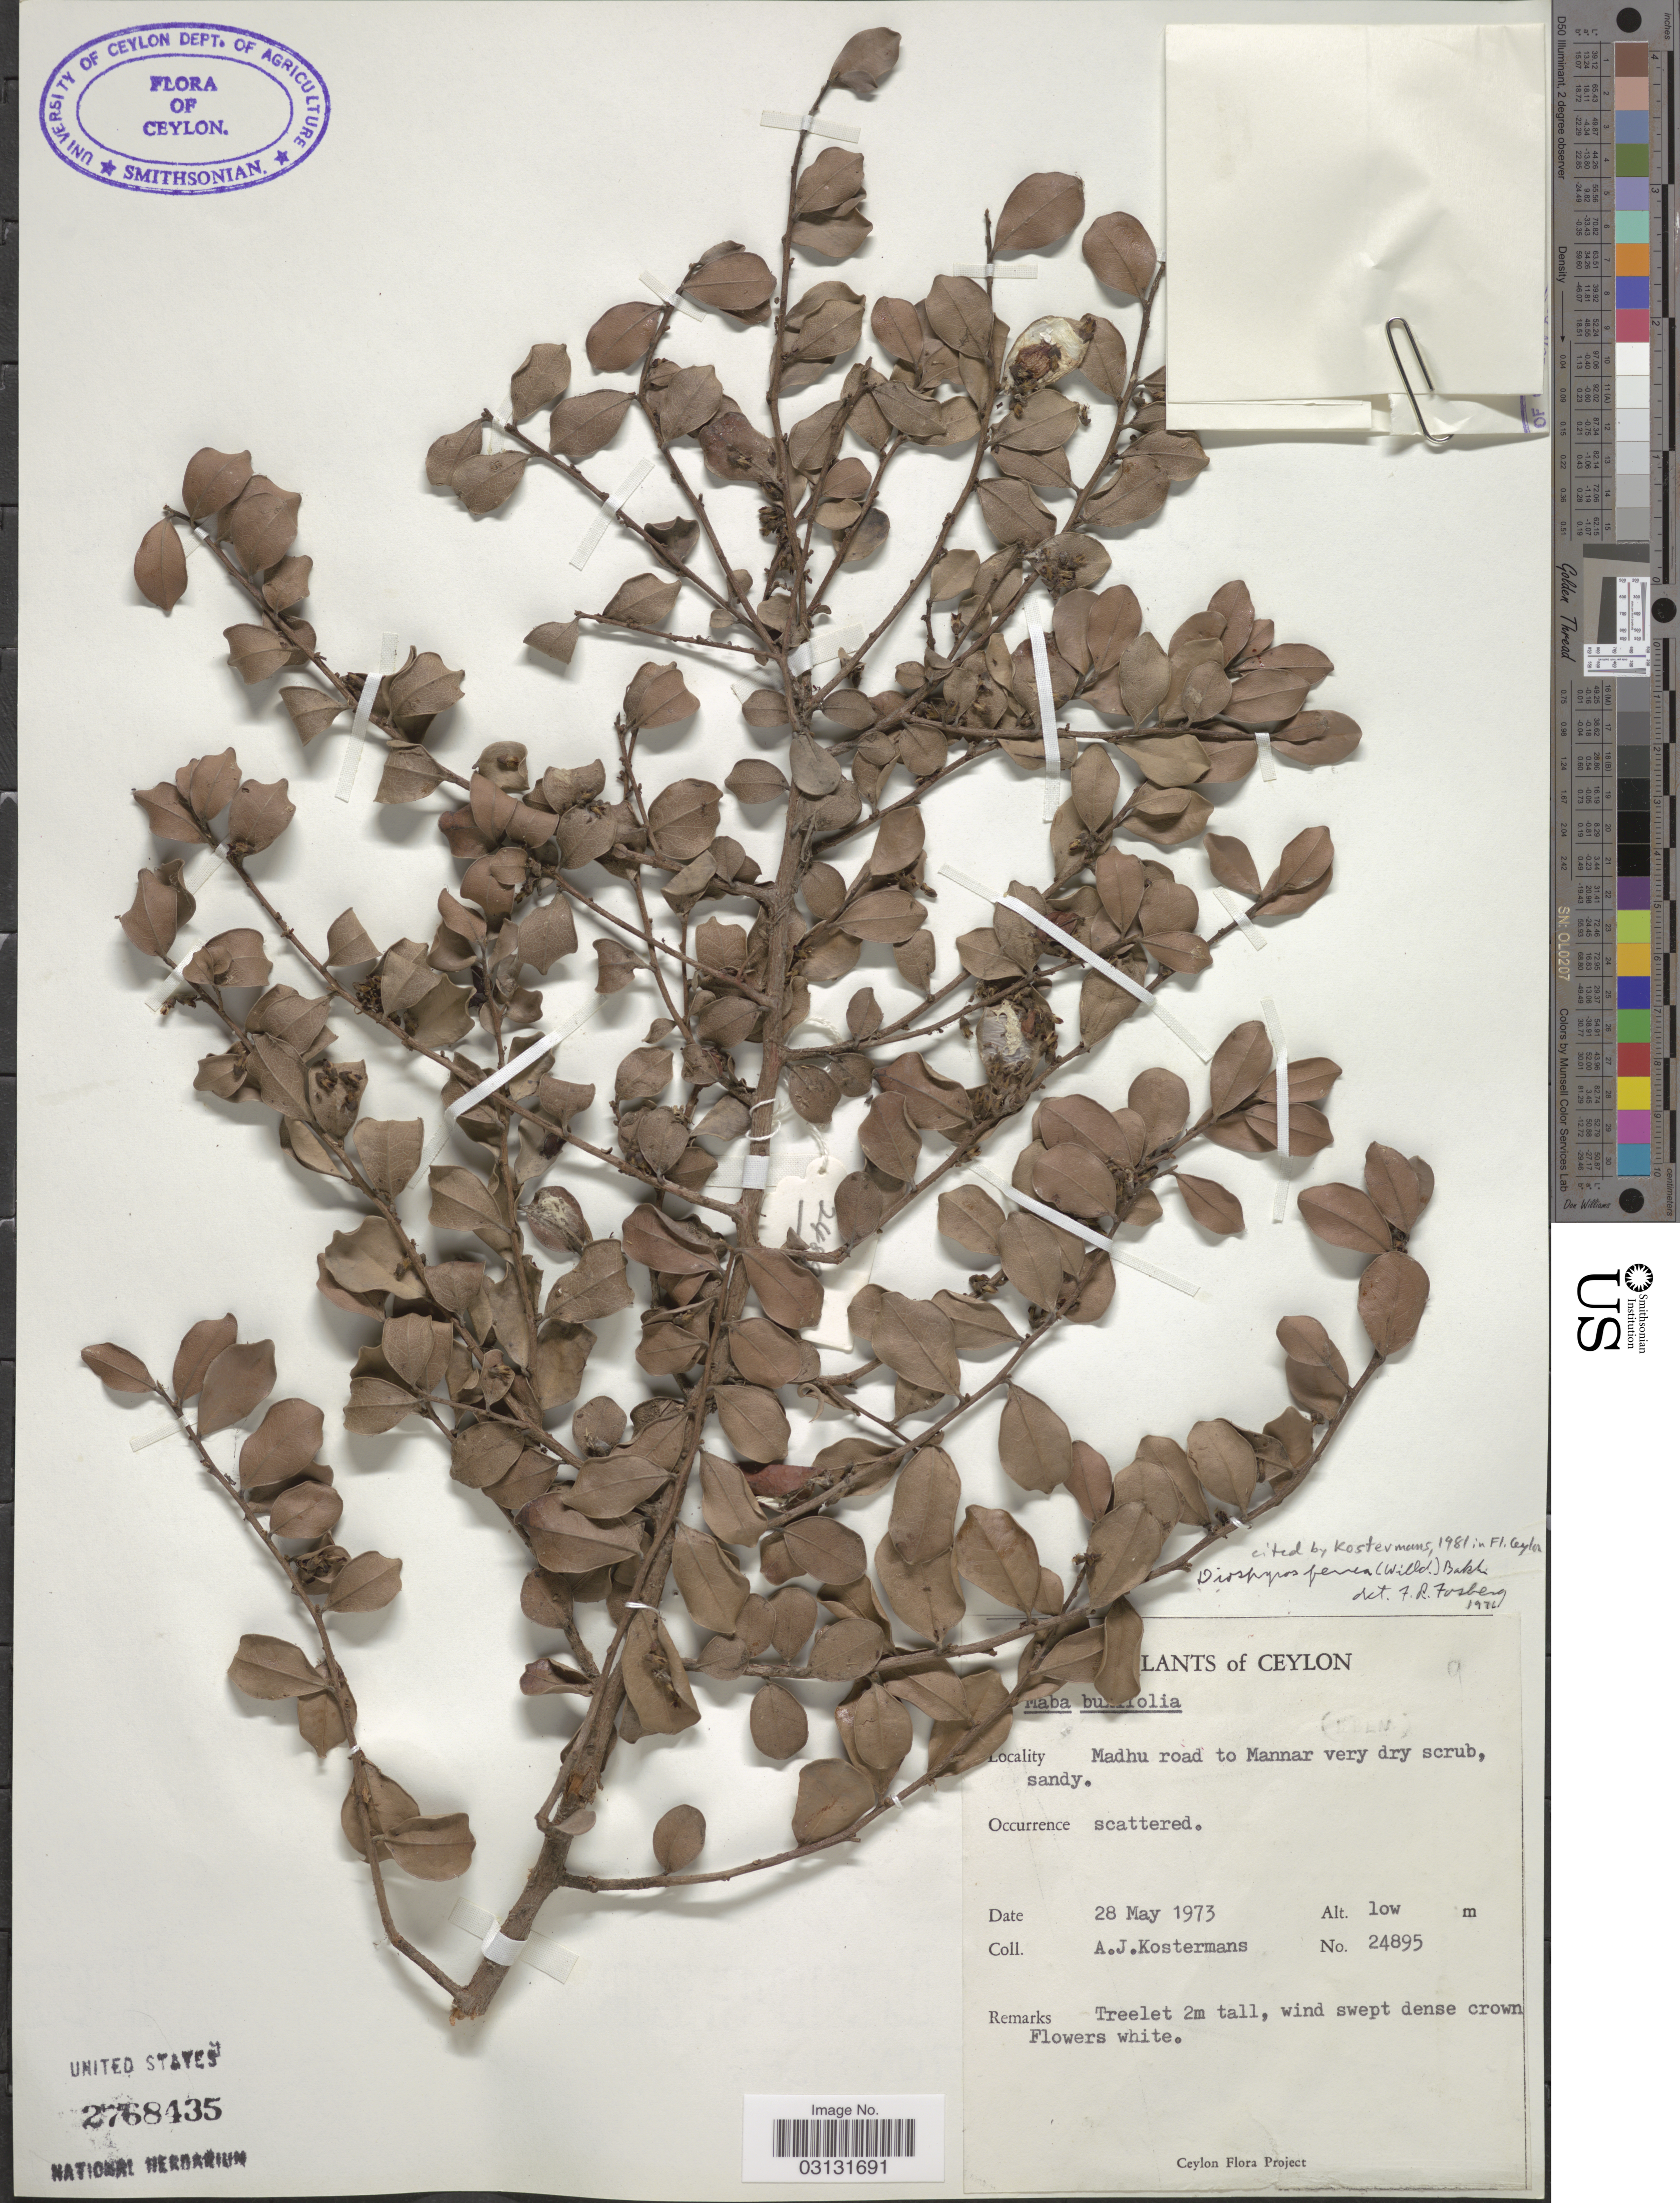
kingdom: Plantae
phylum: Tracheophyta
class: Magnoliopsida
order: Ericales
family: Ebenaceae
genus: Diospyros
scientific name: Diospyros ferrea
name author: (Willd.) Bakh.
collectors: A. J. G. Kostermans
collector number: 24895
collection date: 1973-05-28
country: Sri Lanka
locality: Ceylon. Madhu road to Mannar.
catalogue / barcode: US 2768435